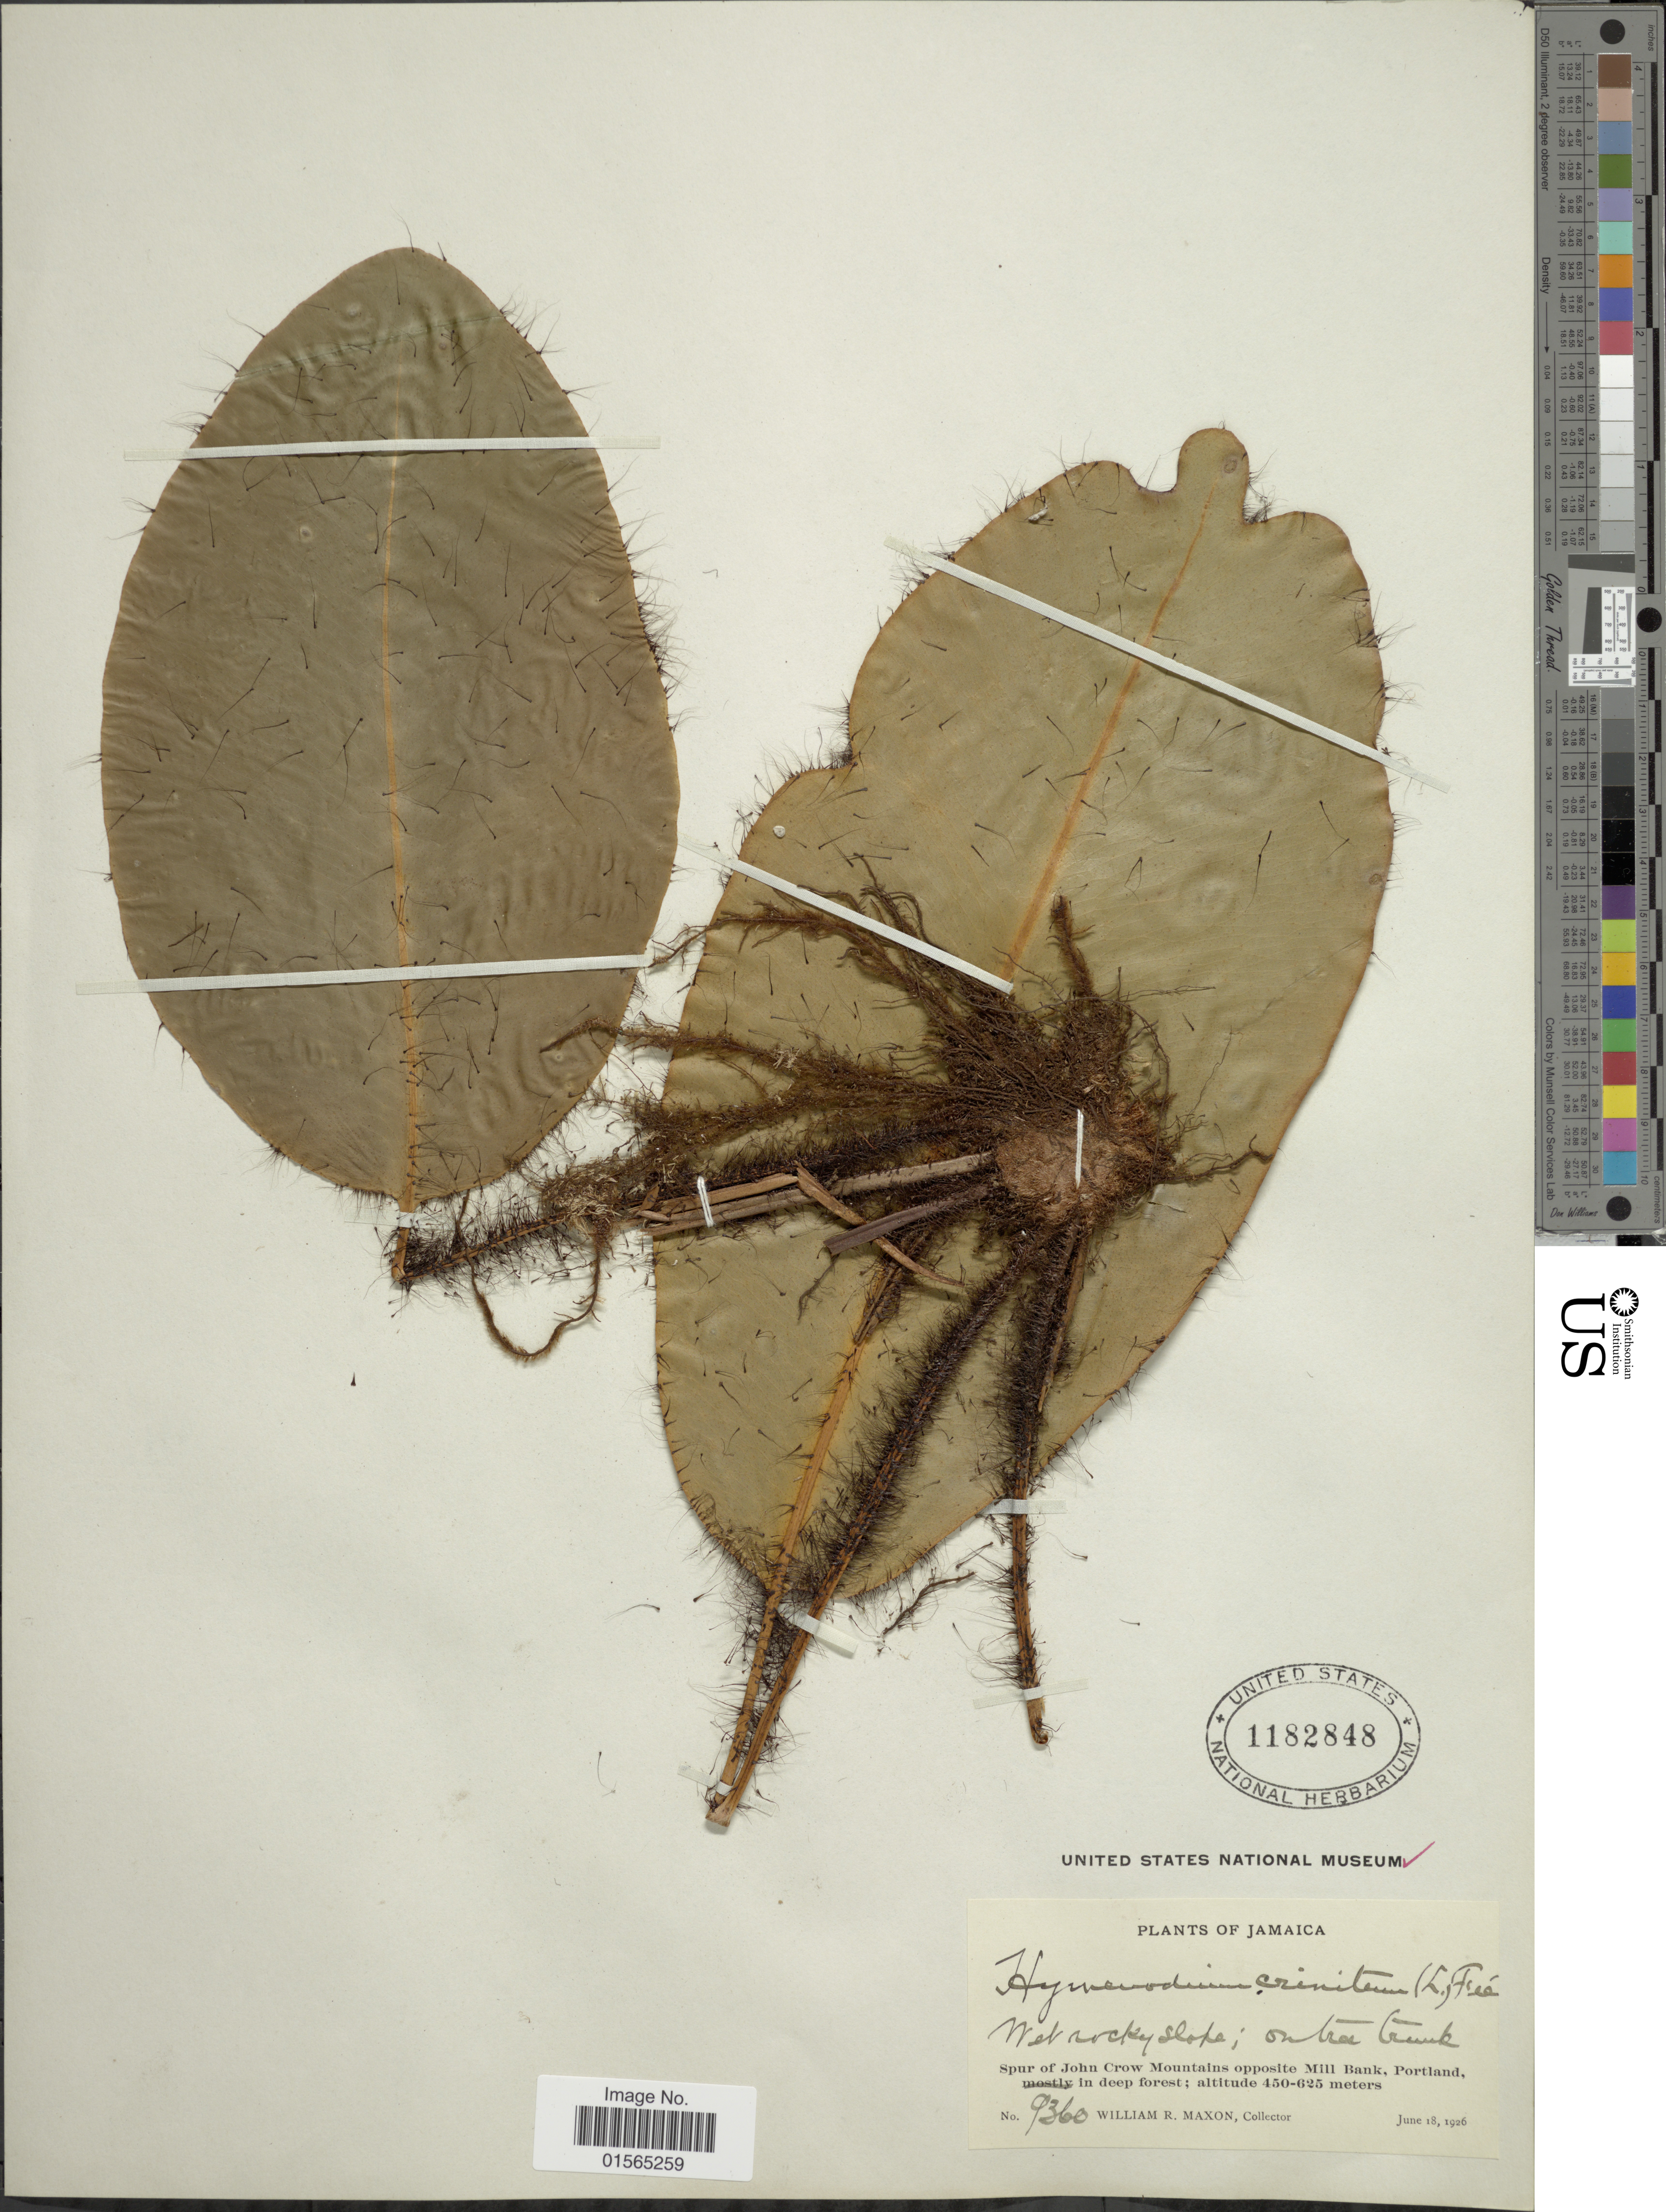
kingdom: Plantae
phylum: Tracheophyta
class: Polypodiopsida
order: Polypodiales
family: Dryopteridaceae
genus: Elaphoglossum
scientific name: Elaphoglossum crinitum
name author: (L.) Christ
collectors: W. R. Maxon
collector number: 9360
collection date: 1926-06-18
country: Jamaica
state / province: Portland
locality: Spur of John Crow Mountains opposite Mill Bank, in deep forest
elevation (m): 450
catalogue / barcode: US 1182848